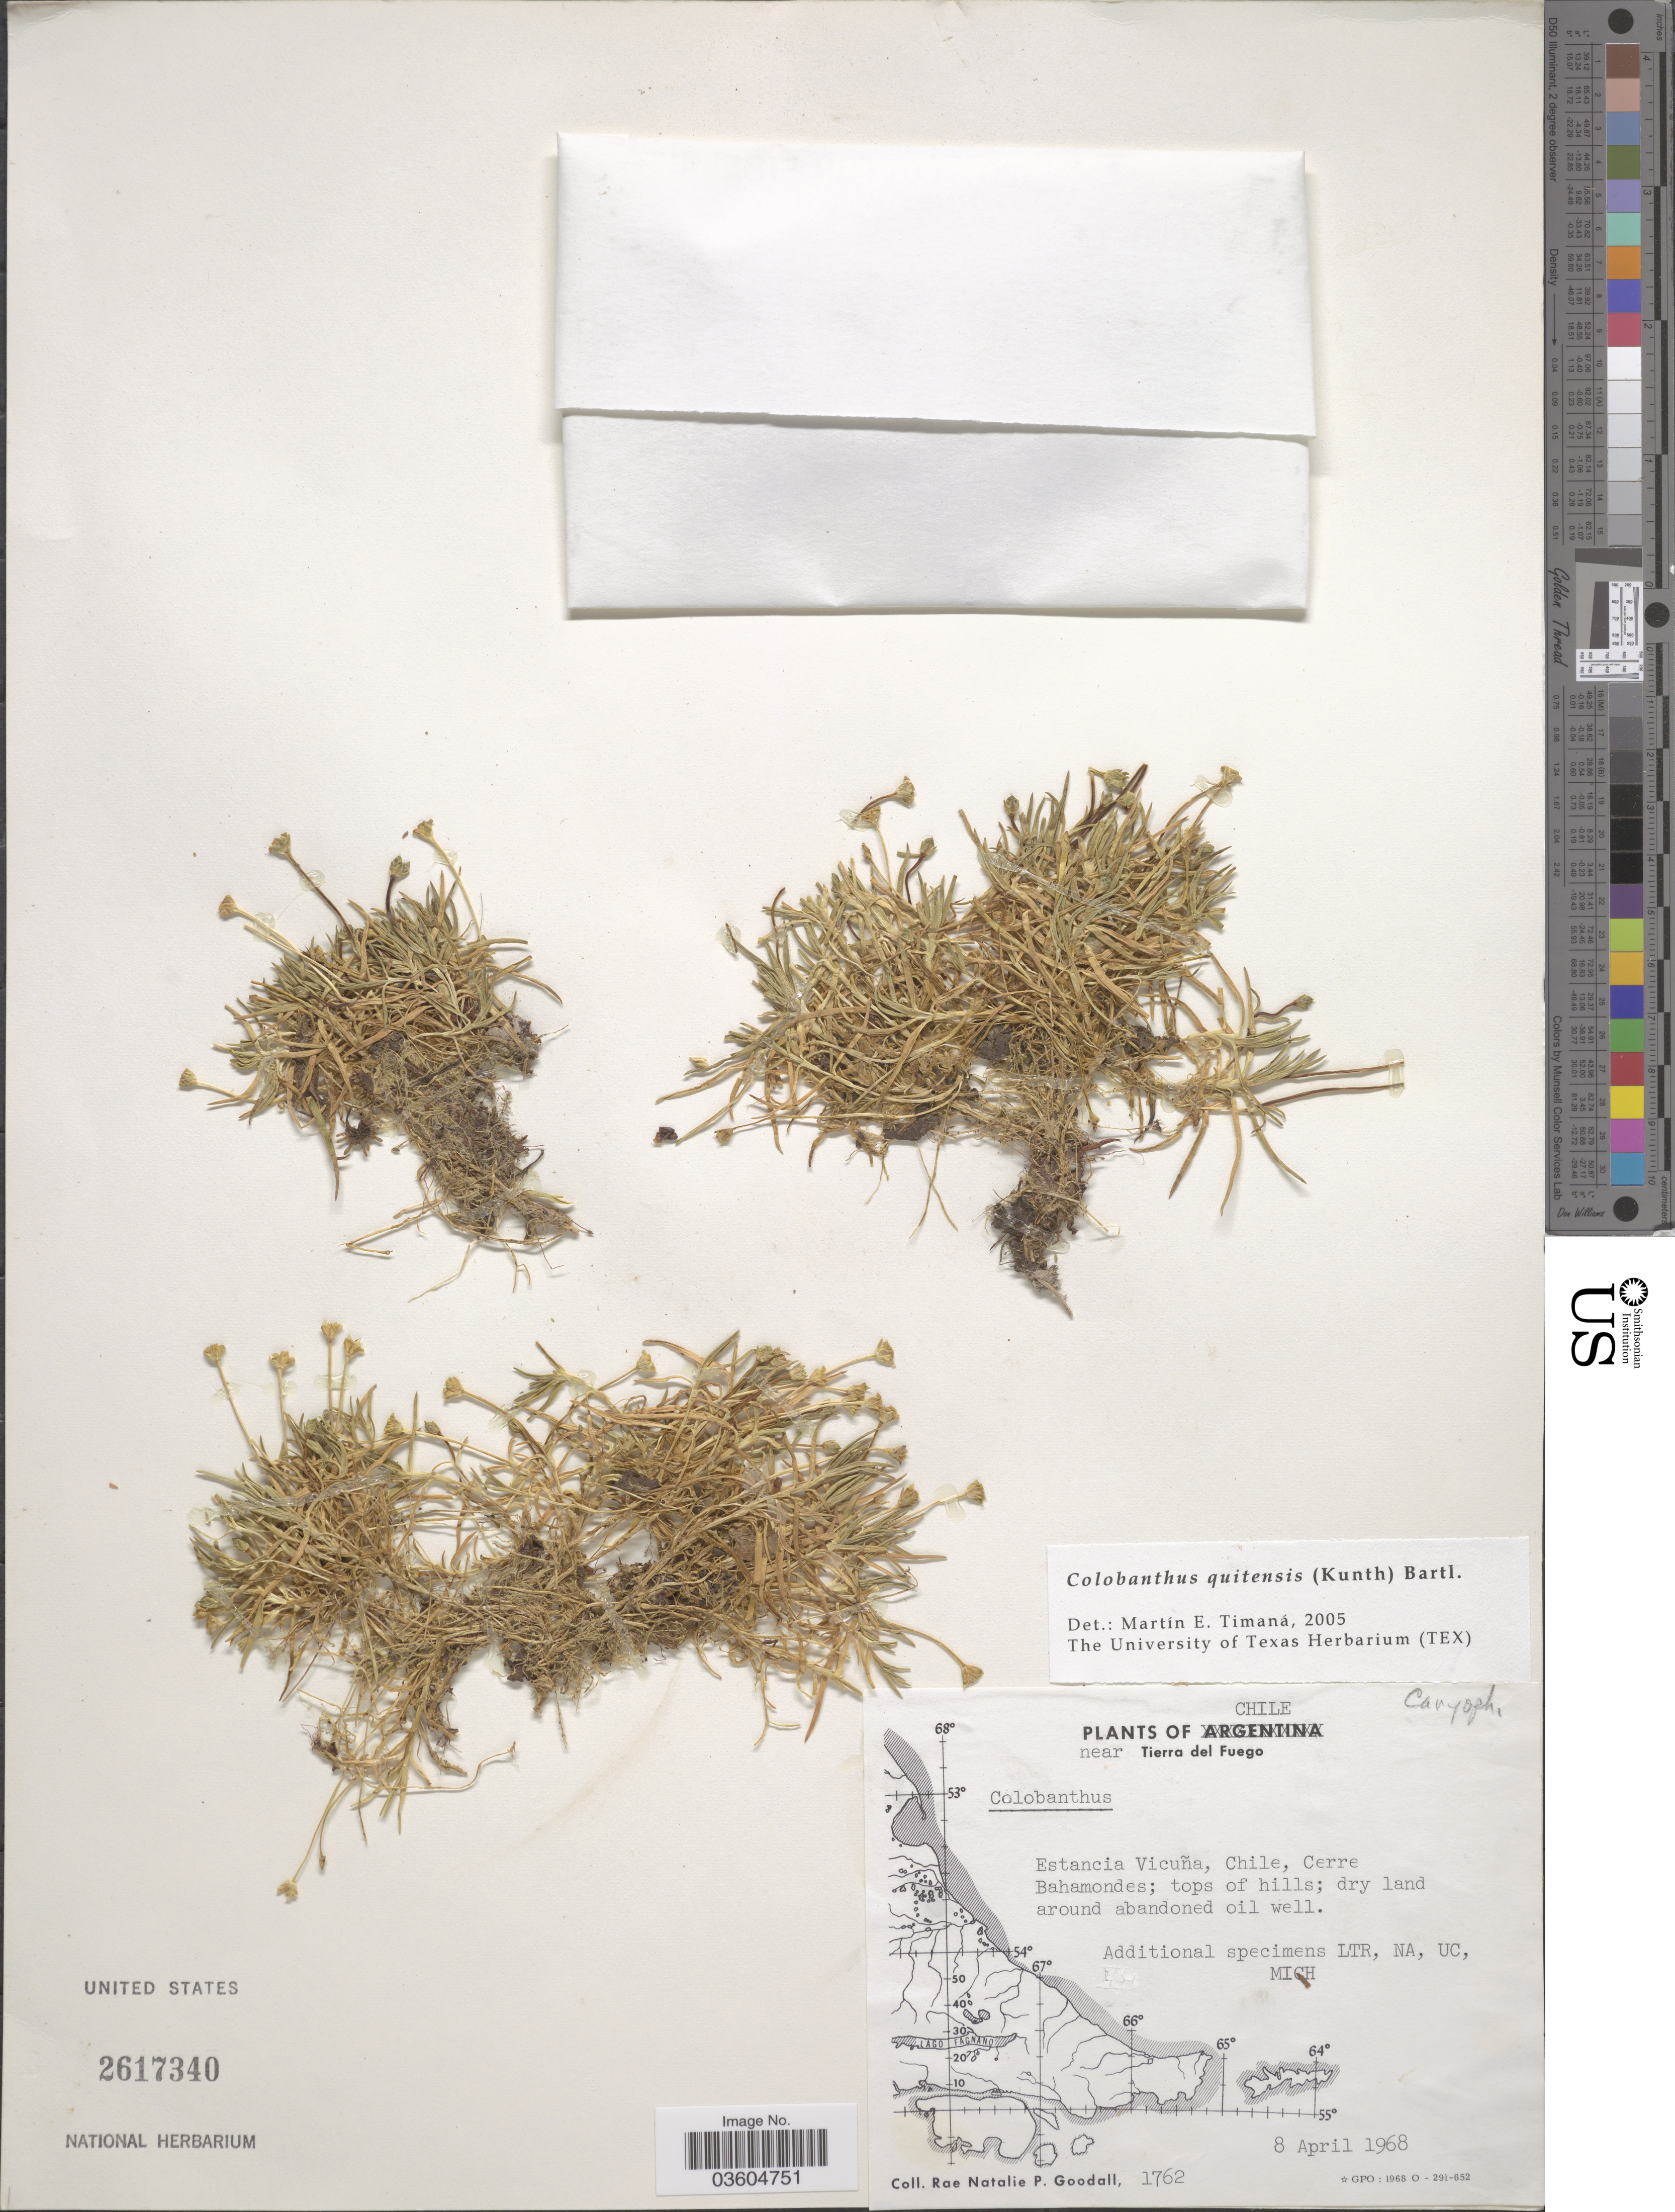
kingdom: Plantae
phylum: Tracheophyta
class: Magnoliopsida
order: Caryophyllales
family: Caryophyllaceae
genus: Colobanthus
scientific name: Colobanthus quitensis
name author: (Kunth) Bartl.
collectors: R. Goodall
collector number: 1762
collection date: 1968-04-08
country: Chile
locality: Near Tierra del Fuego. Estancia Vicuña, Cerre Bahamondes; tops of hills.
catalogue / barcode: US 2617340